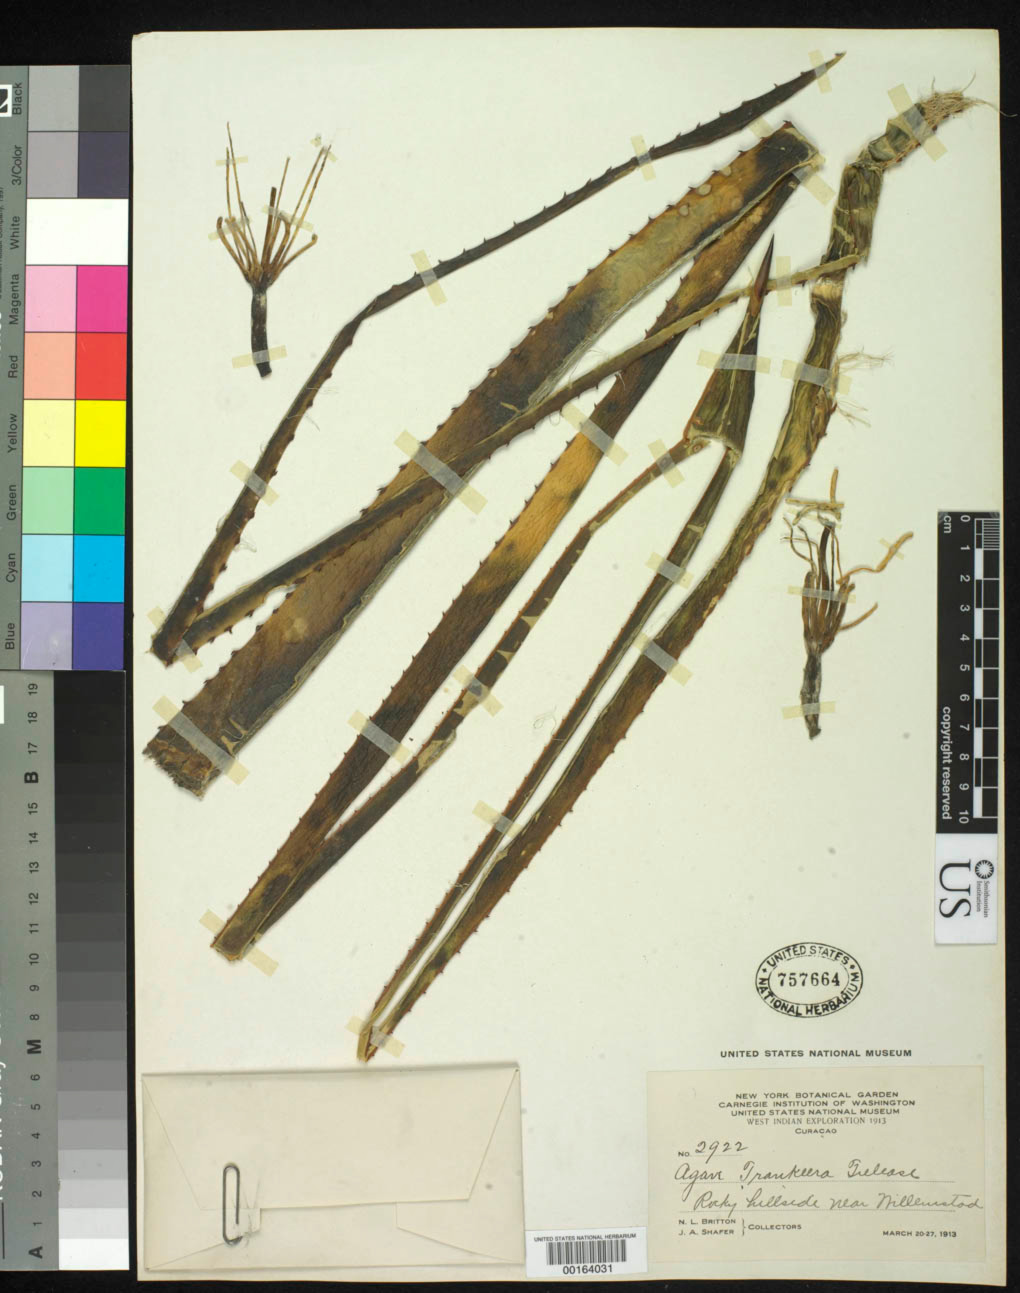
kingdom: Plantae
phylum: Tracheophyta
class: Liliopsida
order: Asparagales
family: Asparagaceae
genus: Agave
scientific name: Agave trankeera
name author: Trel.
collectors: N. Britton & J. A. Shafer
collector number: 2922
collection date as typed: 20 Mar 1913 to 27 Mar 1913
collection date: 1913-03-20/1913-03-27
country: Curaçao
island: Curaçao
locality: Near willemstad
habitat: Rocky hillside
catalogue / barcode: US 757664